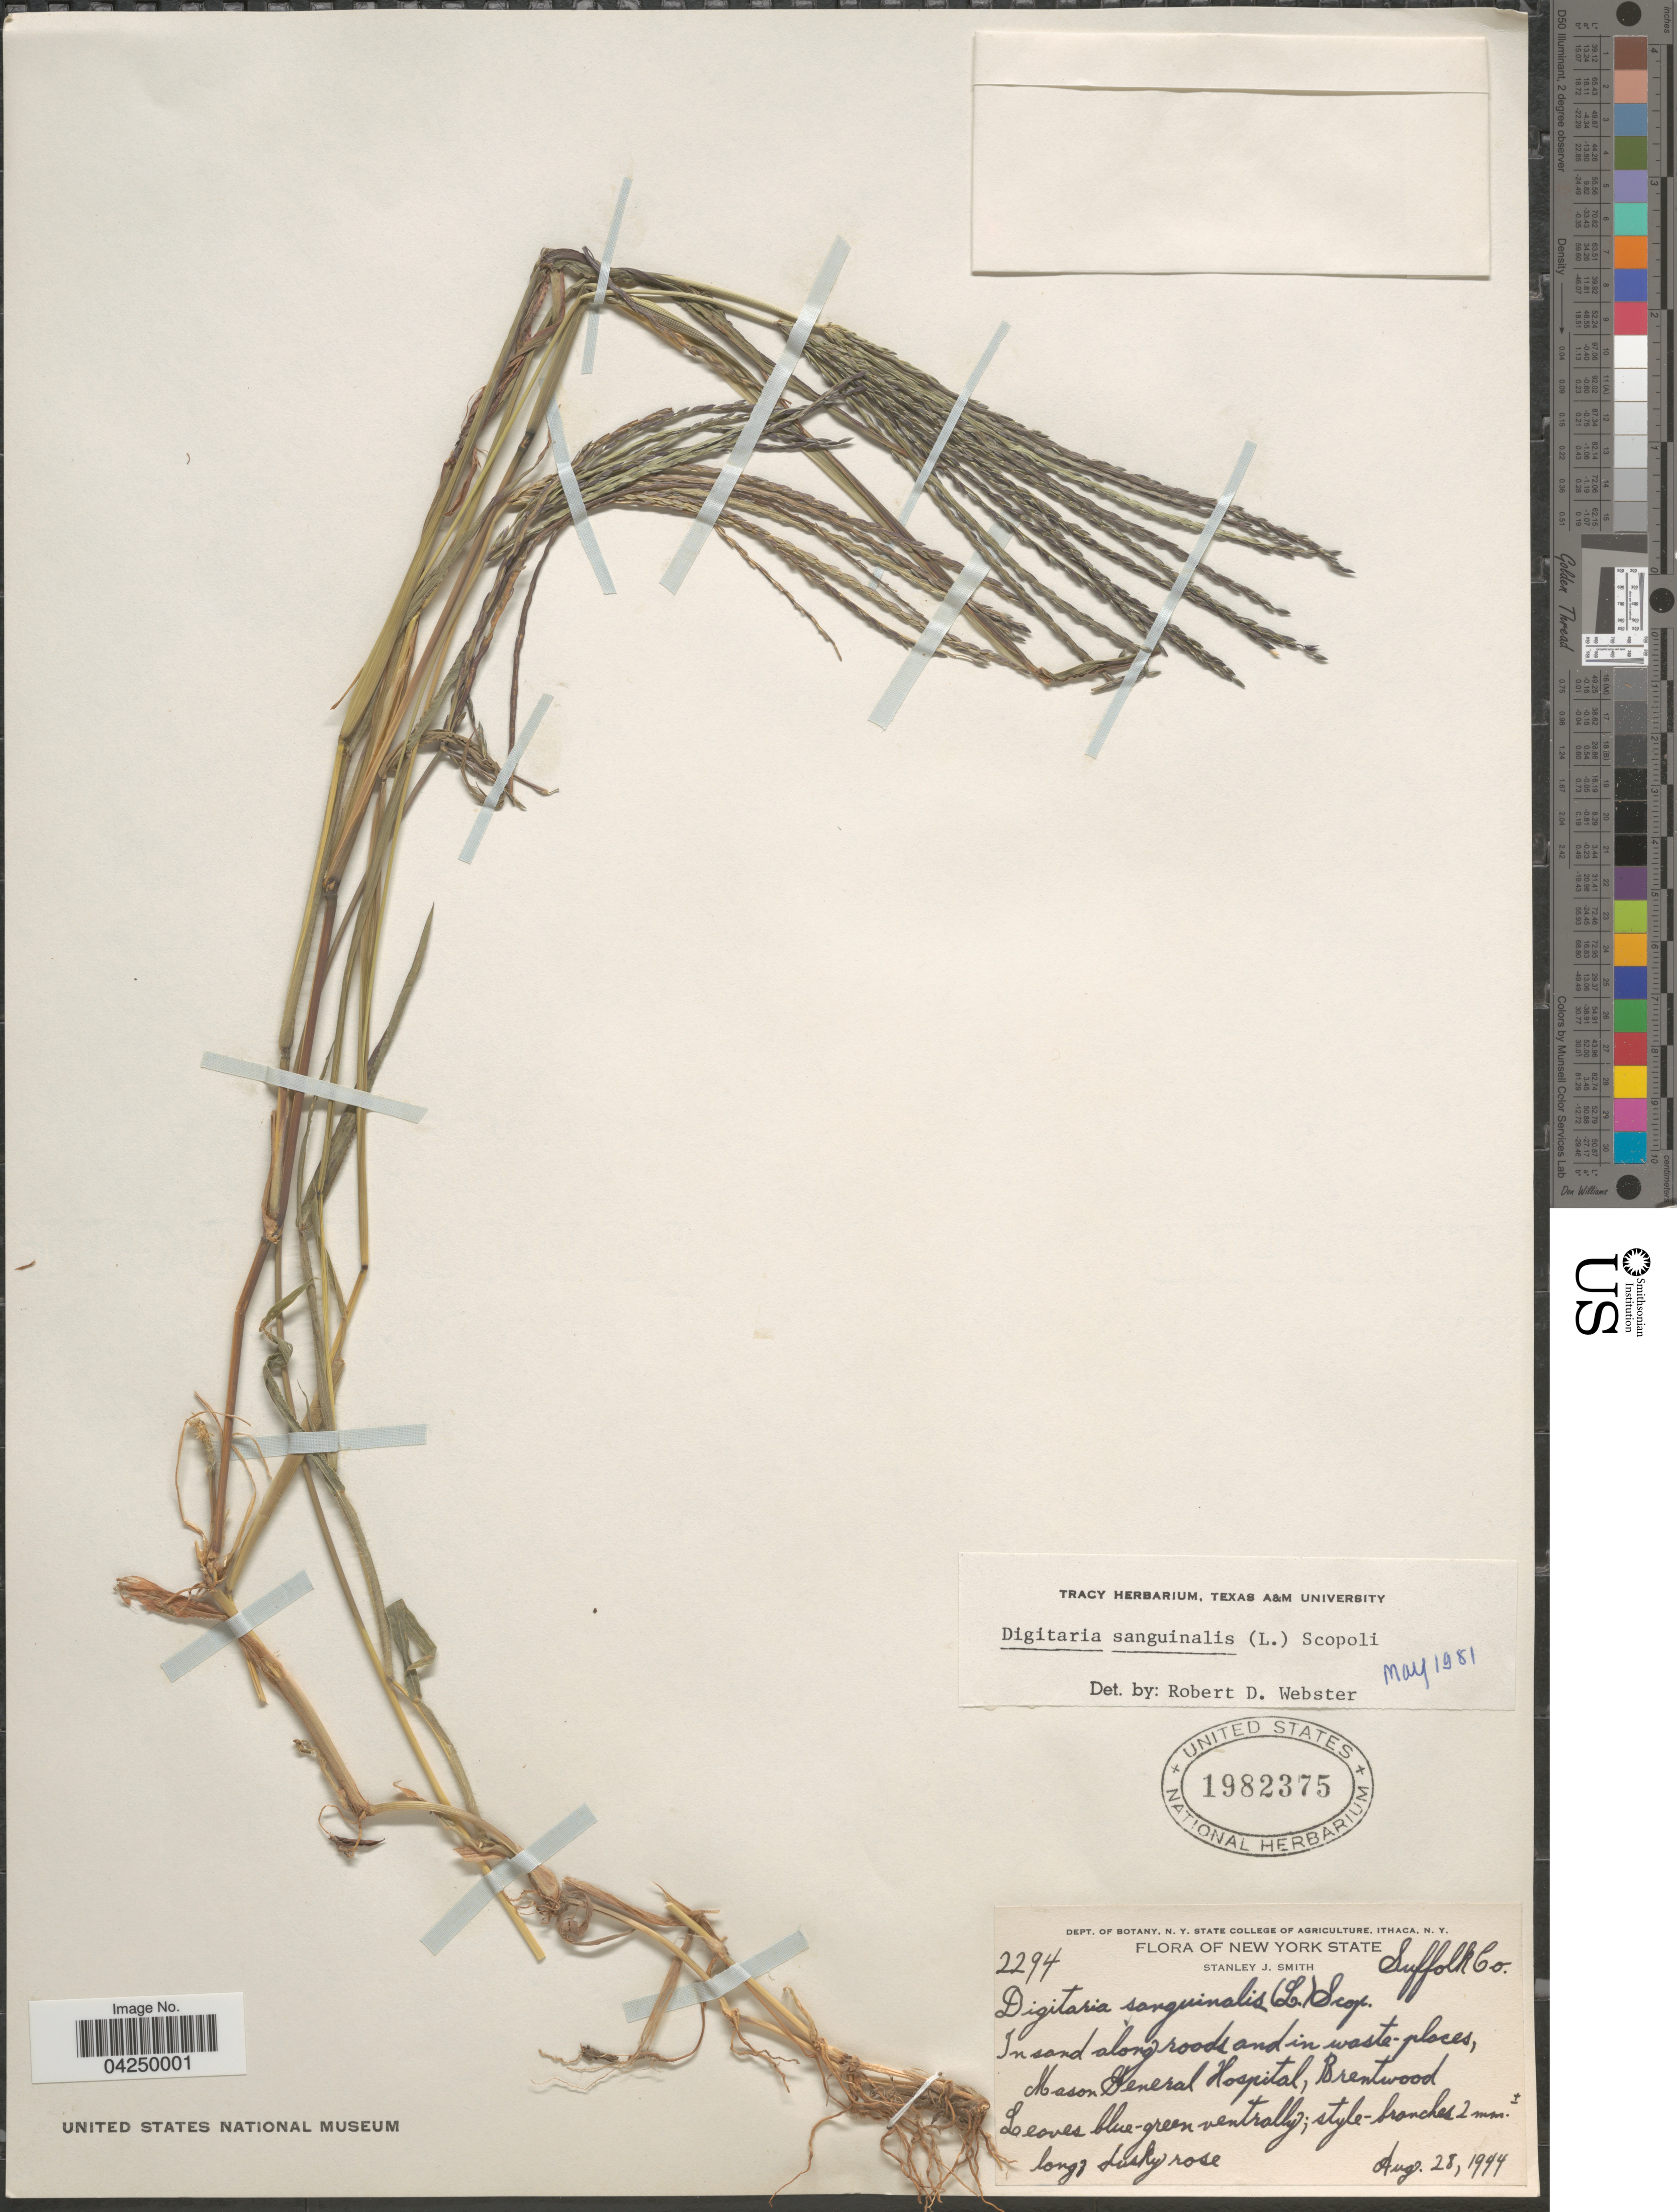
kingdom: Plantae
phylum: Tracheophyta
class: Liliopsida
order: Poales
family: Poaceae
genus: Digitaria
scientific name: Digitaria sanguinalis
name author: (L.) Scop.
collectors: S. Smith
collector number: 2294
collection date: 1944-08-28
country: United States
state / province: New York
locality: Suffolk Co. Mason General Hospital, Brentwood.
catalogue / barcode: US 1982375